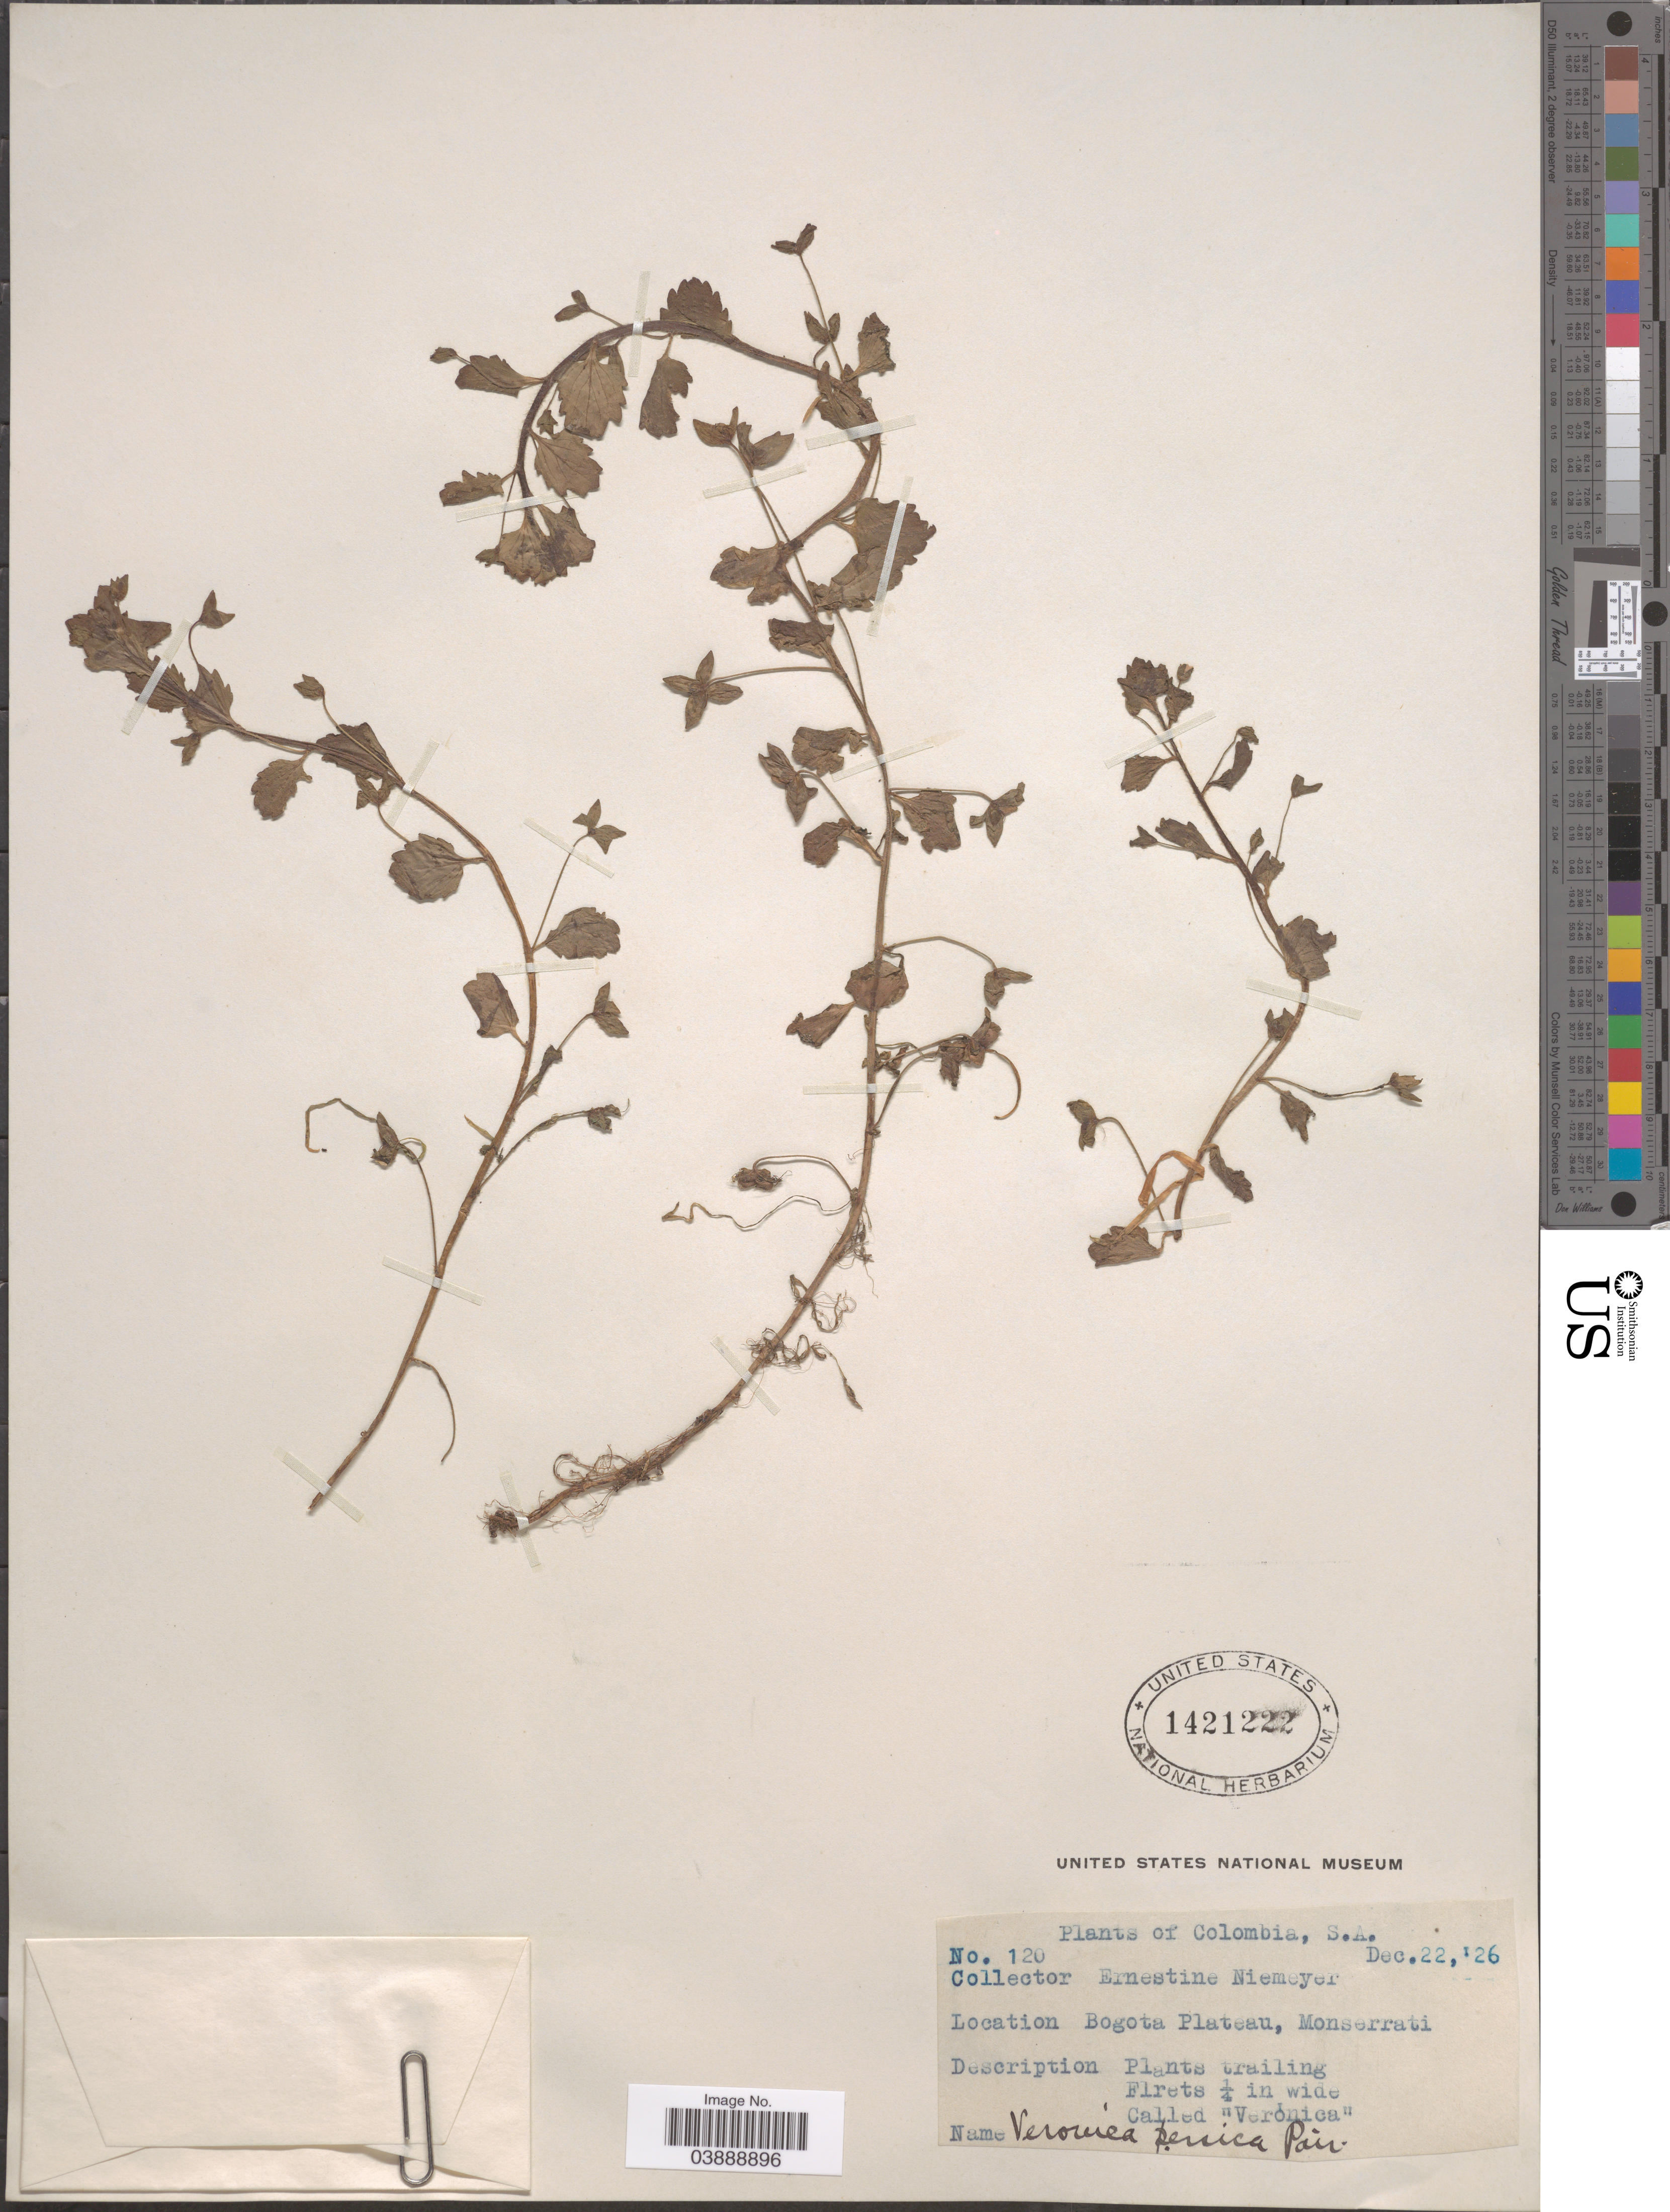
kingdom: Plantae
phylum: Tracheophyta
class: Magnoliopsida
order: Lamiales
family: Plantaginaceae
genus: Veronica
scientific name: Veronica persica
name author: Poir.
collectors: E. H. Niemeyer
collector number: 120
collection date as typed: Transcribed d/m/y: 22/12/26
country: Colombia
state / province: Bogota D.C.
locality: Bogota Plateau, Monserrati.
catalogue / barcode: US 1421222